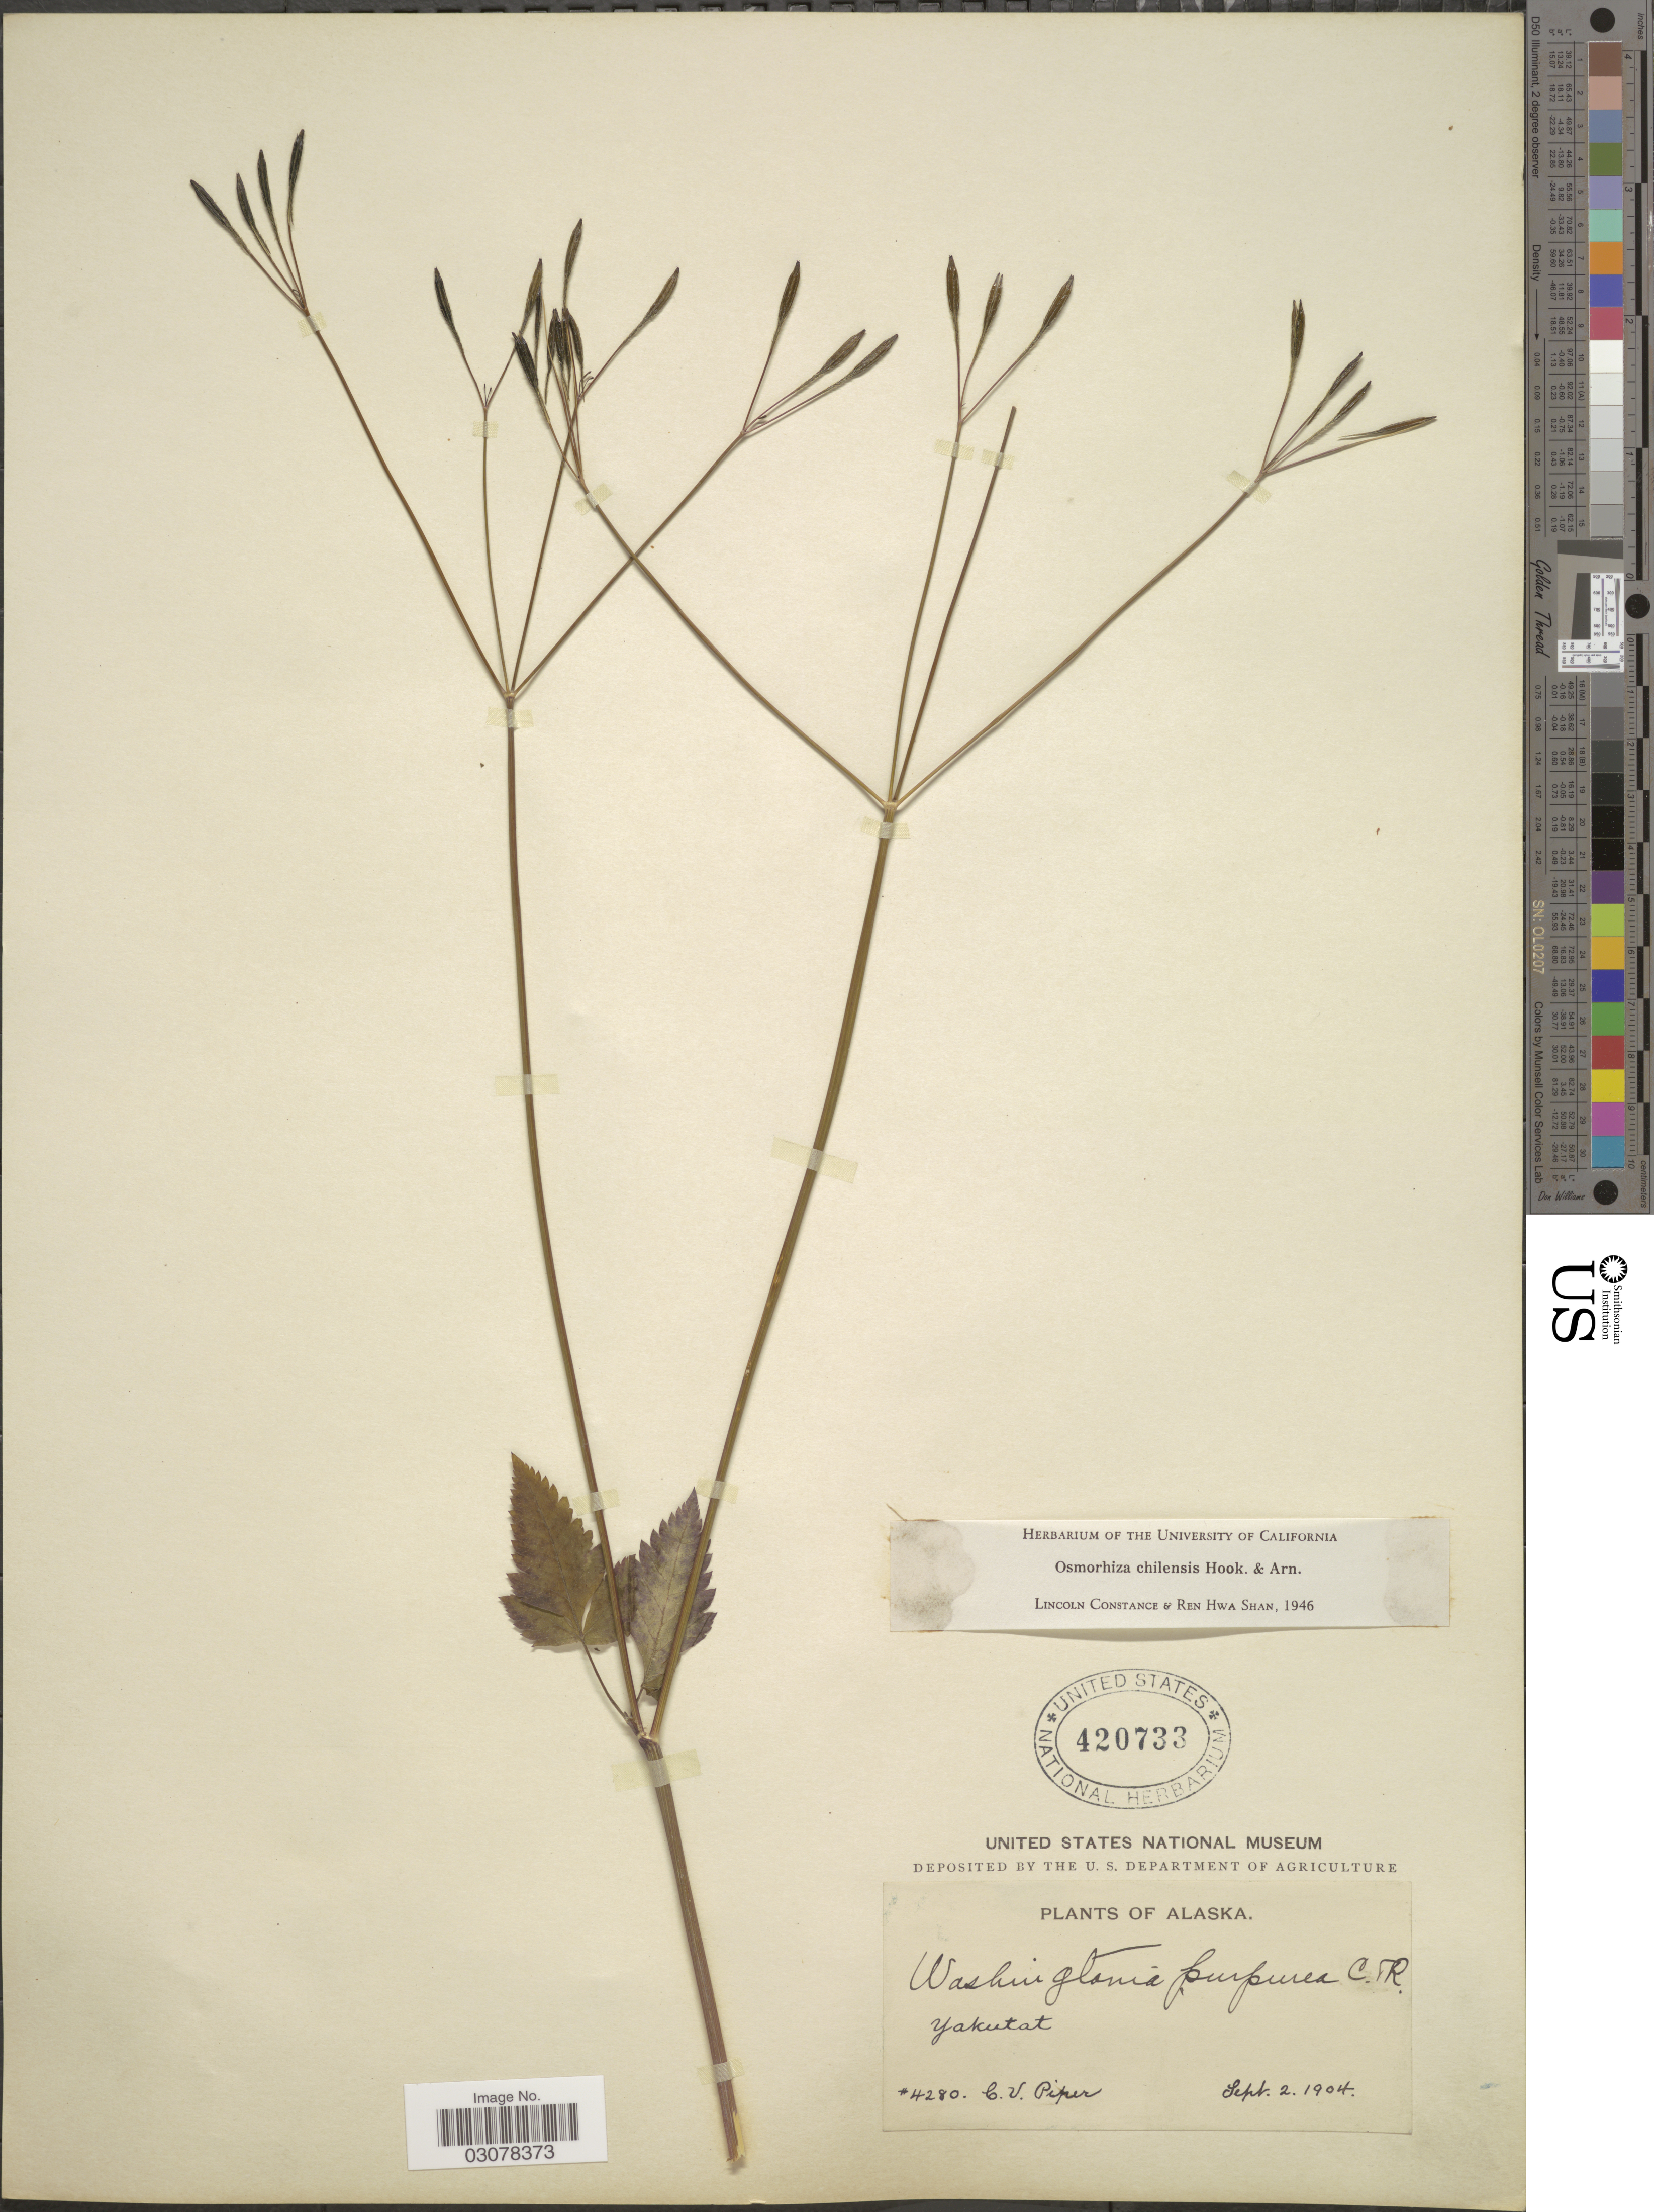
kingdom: Plantae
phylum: Tracheophyta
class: Magnoliopsida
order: Apiales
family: Apiaceae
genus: Osmorhiza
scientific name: Osmorhiza chilensis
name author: Hook. & Arn.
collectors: C. V. Piper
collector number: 4280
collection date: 1904-09-02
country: United States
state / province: Alaska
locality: Yakutat.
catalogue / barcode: US 420733